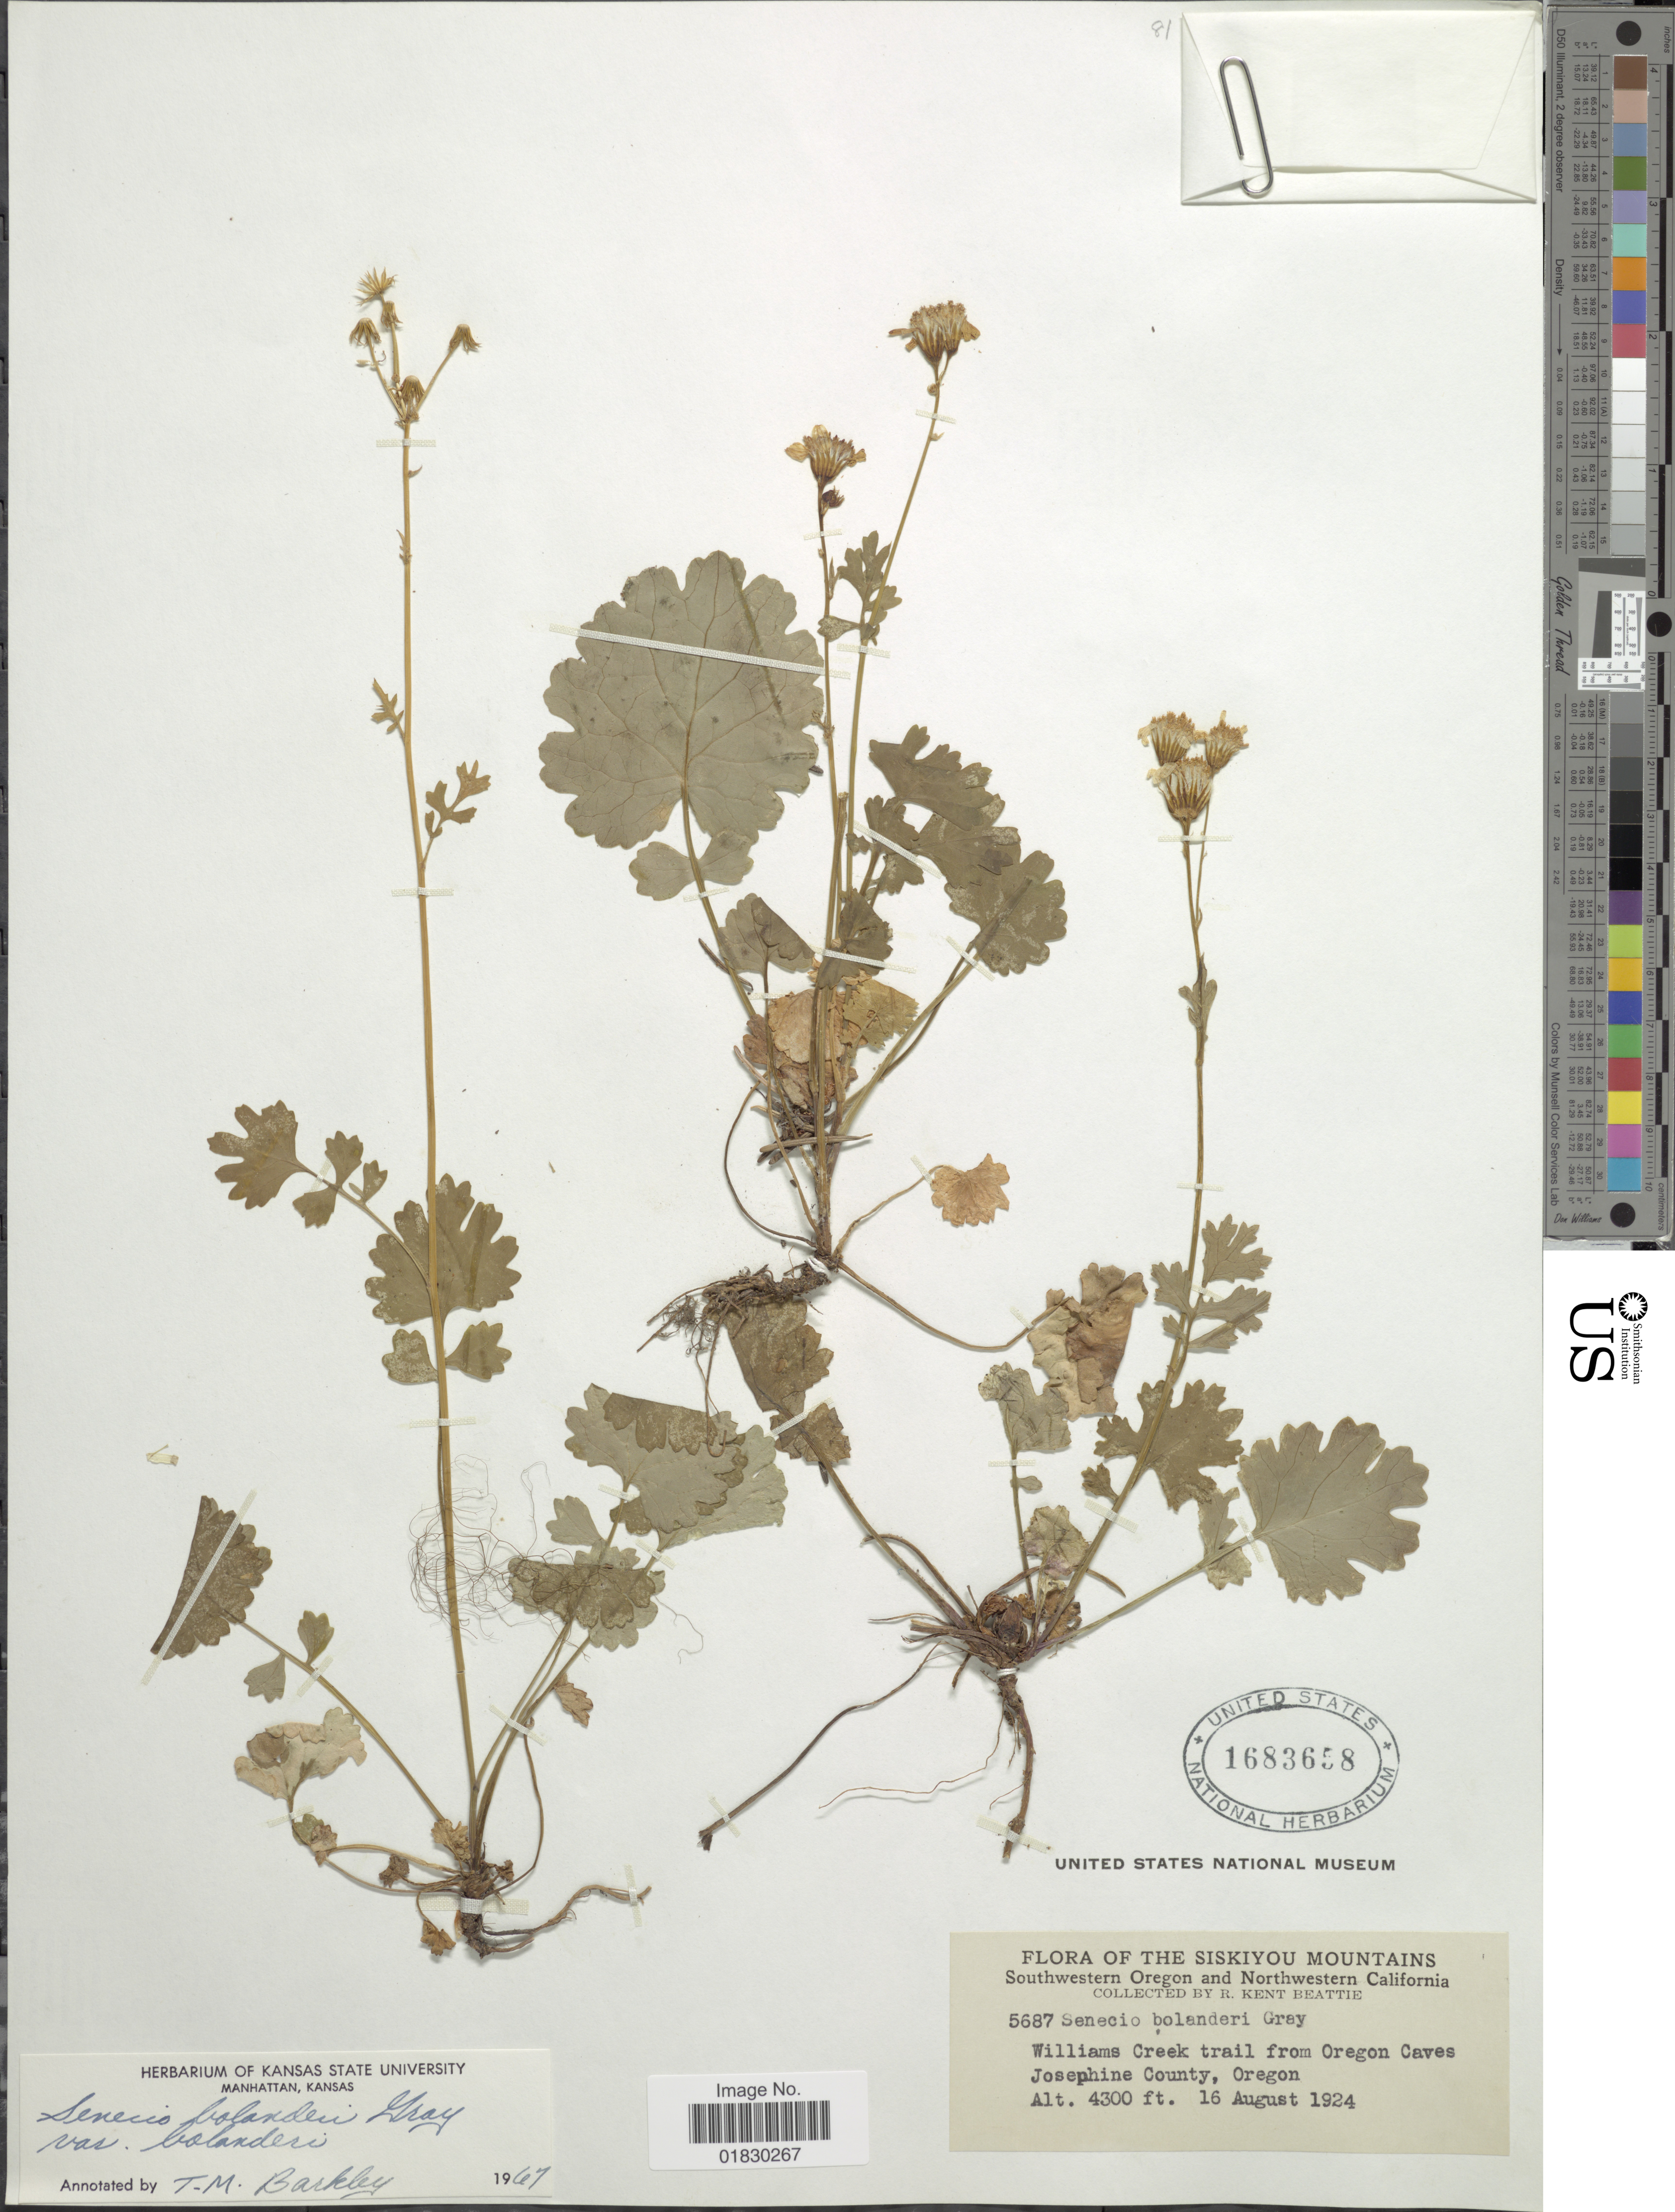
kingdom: Plantae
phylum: Tracheophyta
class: Magnoliopsida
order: Asterales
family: Asteraceae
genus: Packera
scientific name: Packera bolanderi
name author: (A. Gray) W.A. Weber & Á. Löve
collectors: R. K. Beattie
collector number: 5687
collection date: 1924-08-16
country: United States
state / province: Oregon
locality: The Siskiyou Mountains, Southwestern Oregon, Williams Creek trail from Oregon Caves Josephine County, Oregon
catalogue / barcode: US 1683658